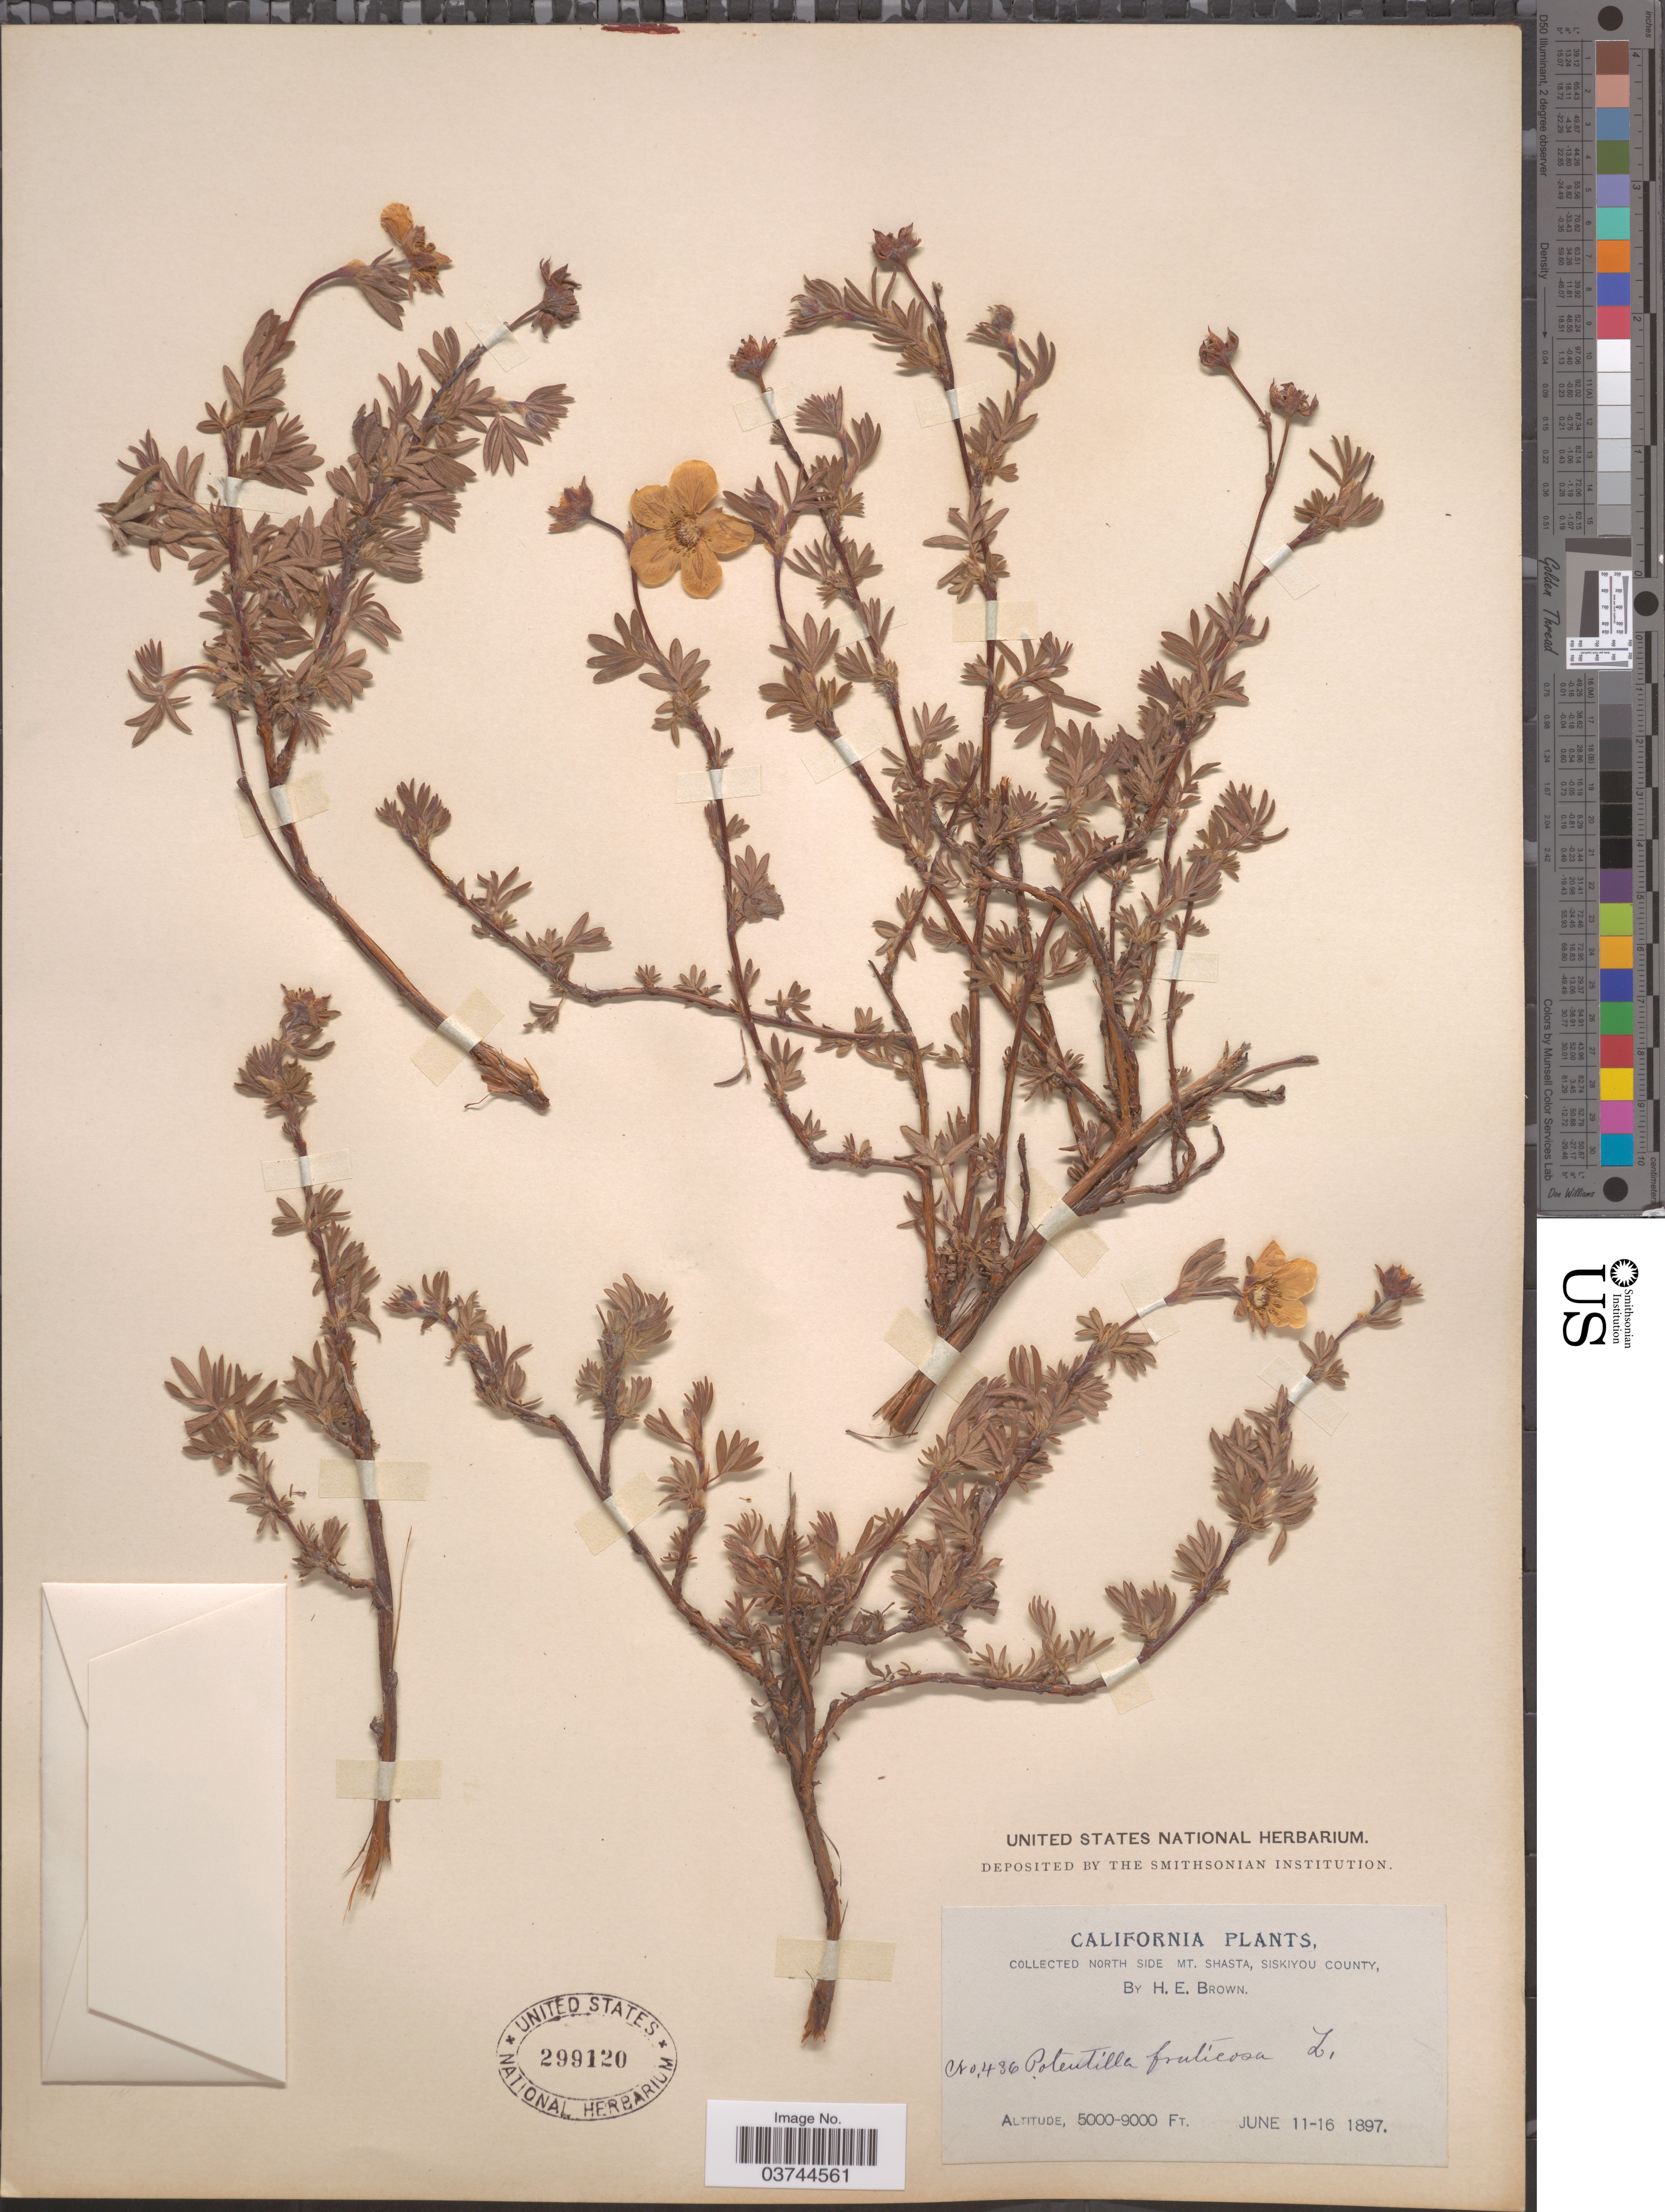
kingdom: Plantae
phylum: Tracheophyta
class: Magnoliopsida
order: Rosales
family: Rosaceae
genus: Dasiphora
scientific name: Dasiphora fruticosa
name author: (L.) Rydb.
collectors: H. E. Brown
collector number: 436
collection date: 1897-06-11/1897-06-16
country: United States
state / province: California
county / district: Siskiyou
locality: North side Mt. Shasta, Siskiyou County.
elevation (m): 1524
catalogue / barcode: US 299120